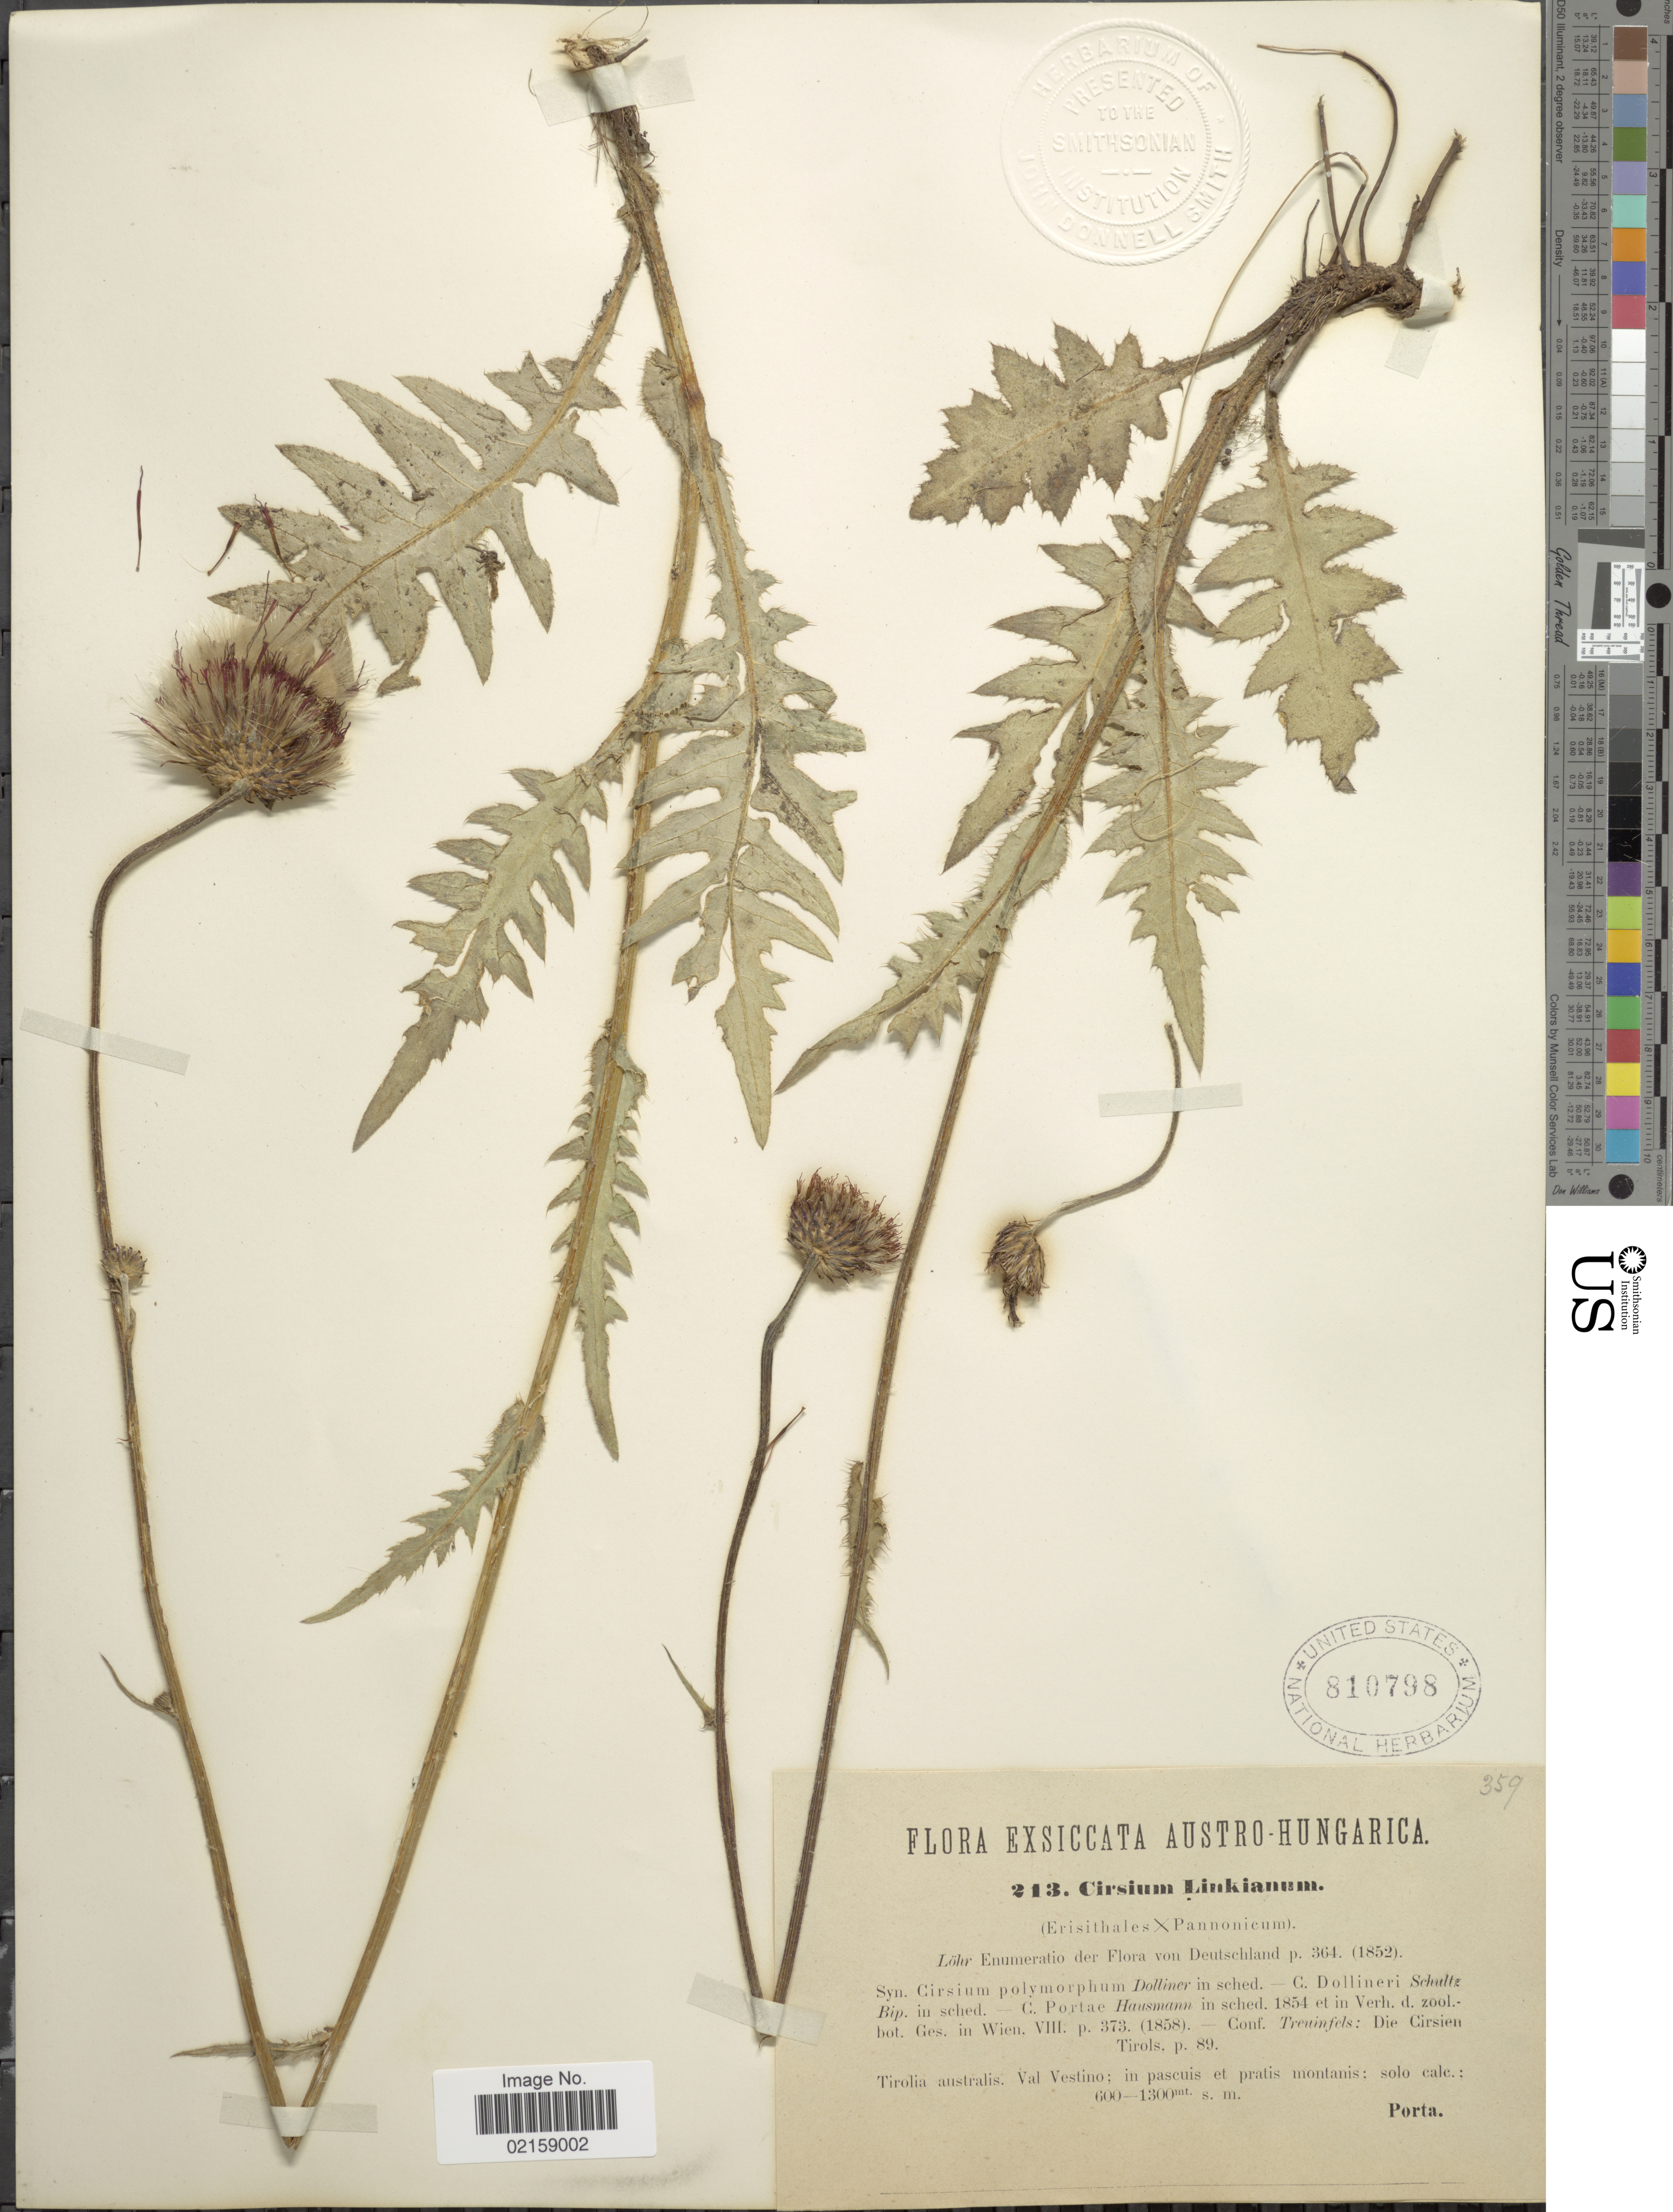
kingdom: Plantae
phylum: Tracheophyta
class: Magnoliopsida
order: Asterales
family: Asteraceae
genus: Cirsium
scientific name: Cirsium linkianum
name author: M. Loehr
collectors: -- Porta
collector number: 213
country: Austria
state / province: Tirol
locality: Exsiccata Austro-Hungarica, Tirolia australis, Val Vestino; in pascuis et pratis montanis.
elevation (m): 600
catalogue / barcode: US 810798